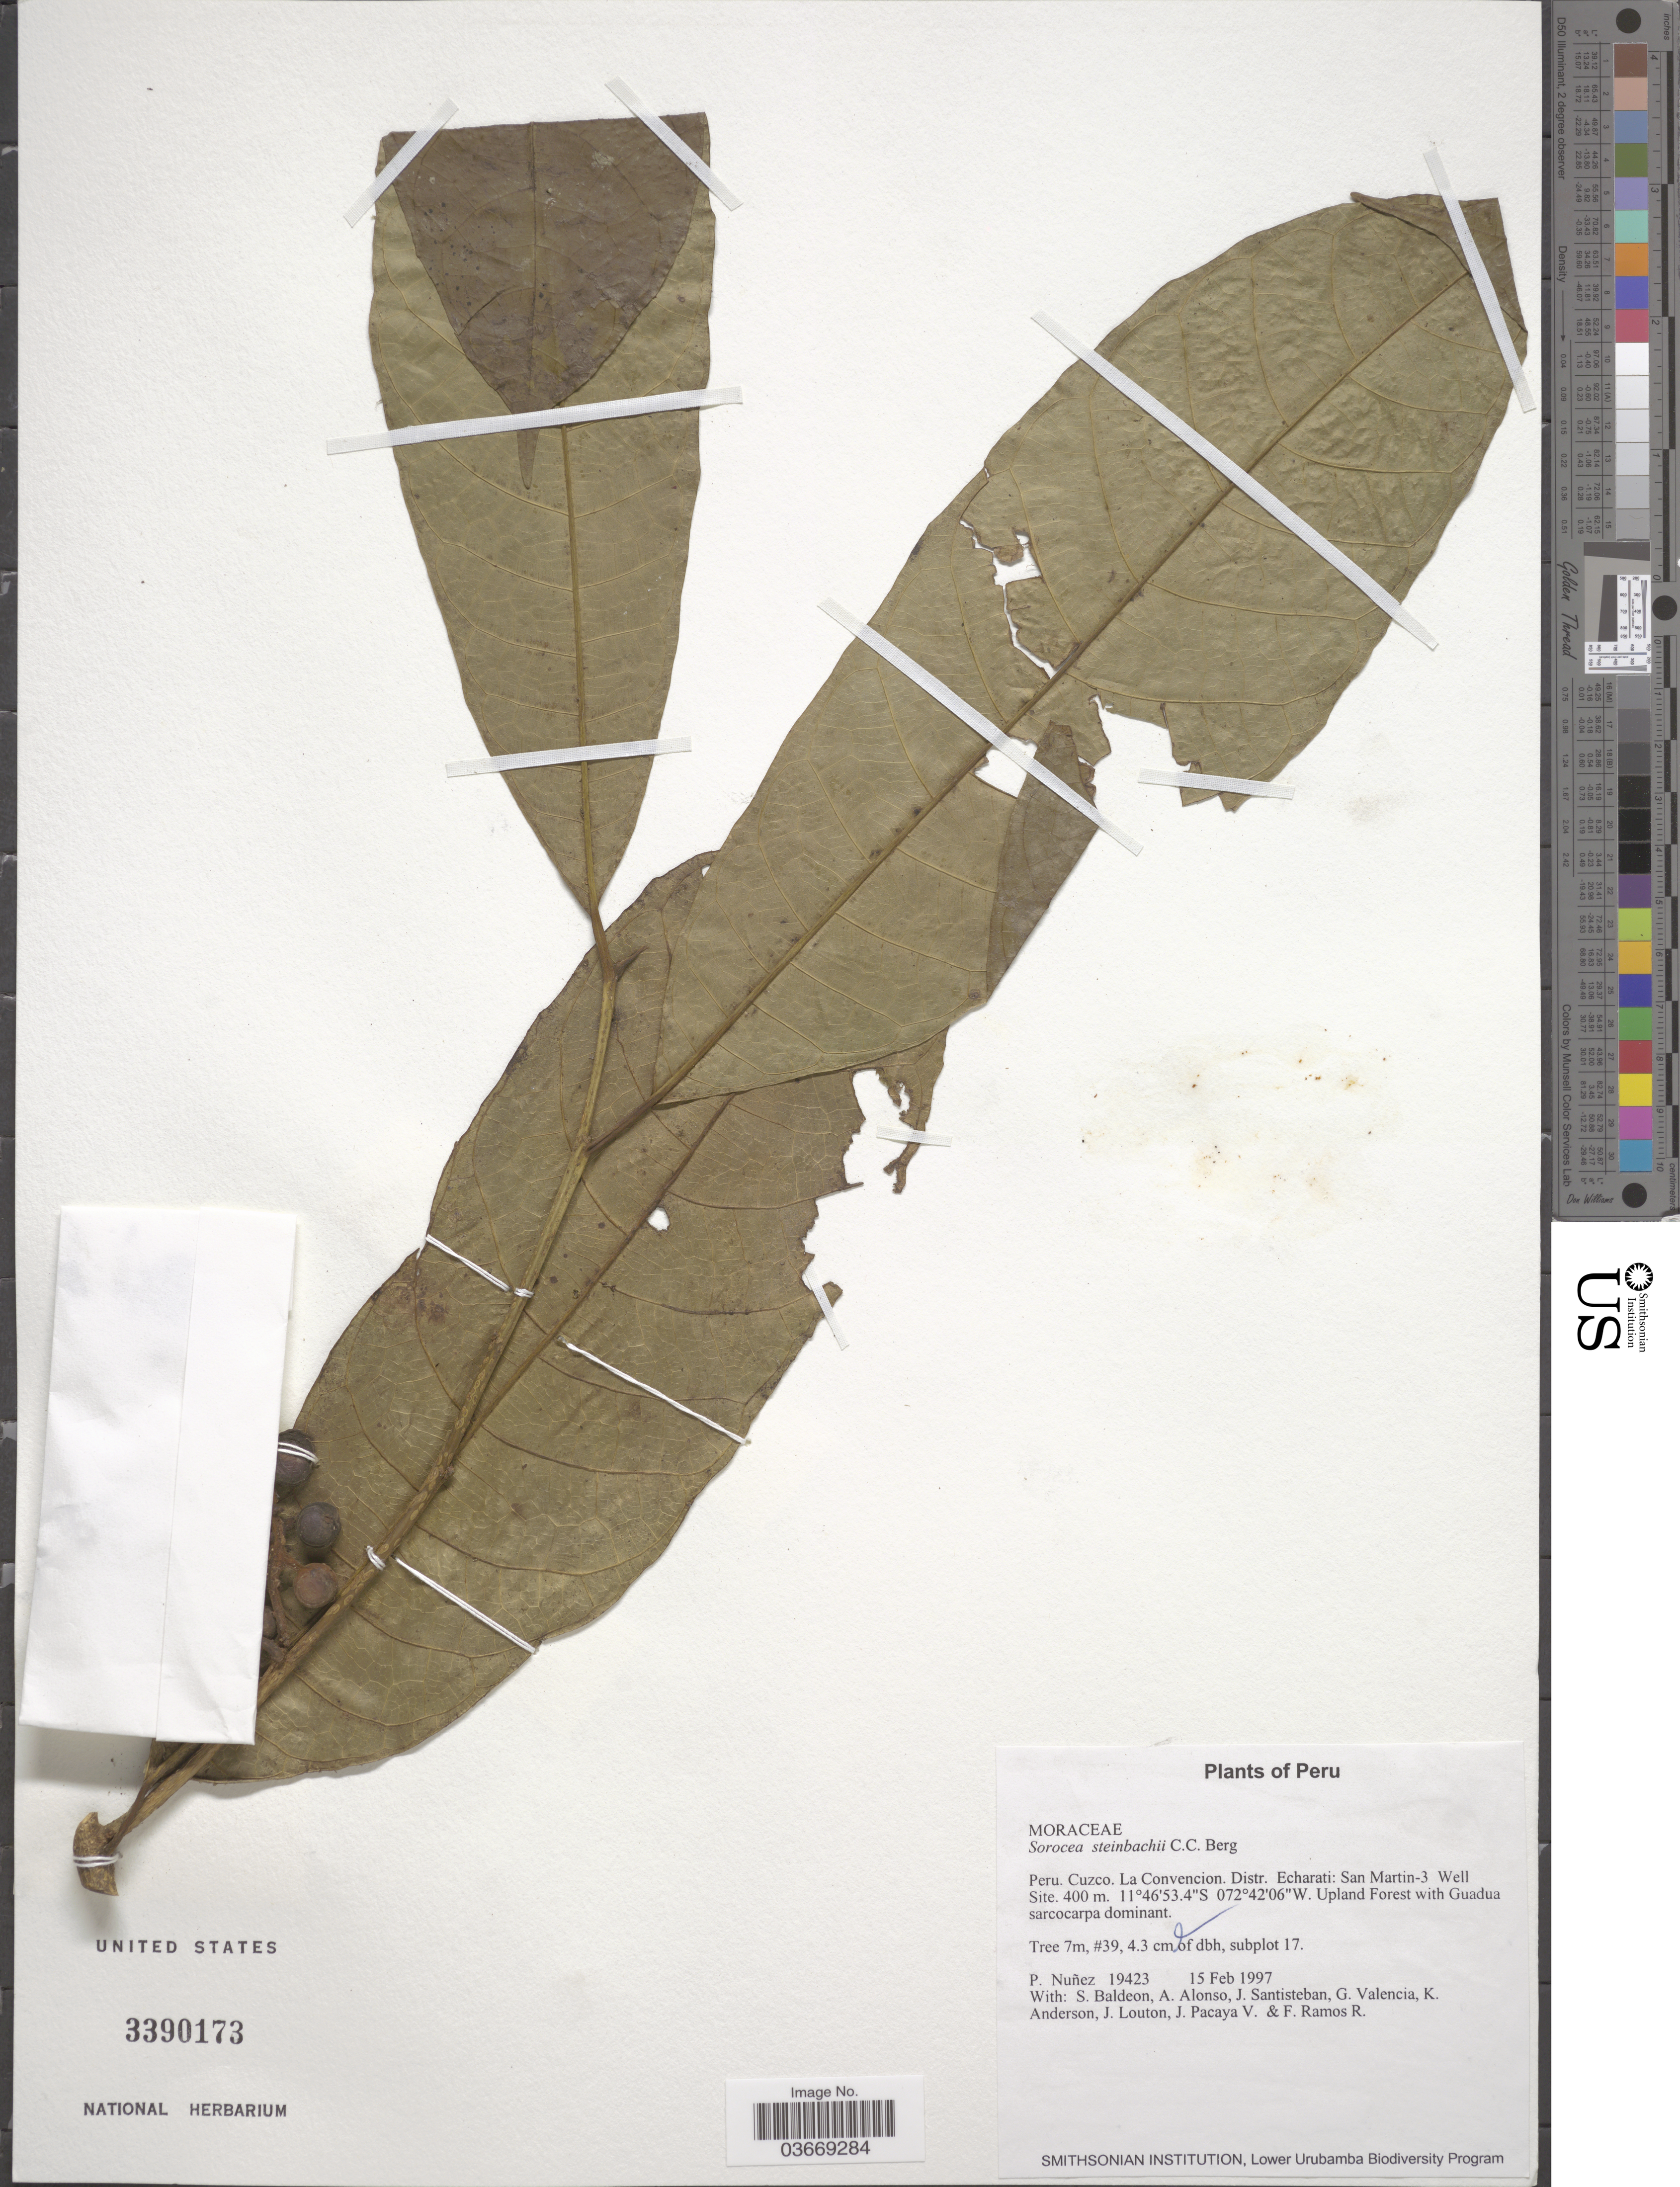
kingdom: Plantae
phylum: Tracheophyta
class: Magnoliopsida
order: Rosales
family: Moraceae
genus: Sorocea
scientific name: Sorocea steinbachii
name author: C.C. Berg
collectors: P. Nuñez V., S. Baldeon, A. Alonso, J. Santisteban & et al.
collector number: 19423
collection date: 1997-02-15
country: Peru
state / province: Cusco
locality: La Convencion. Distr. Echarati: San Martin-3 Well Site.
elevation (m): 400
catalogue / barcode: US 3390173